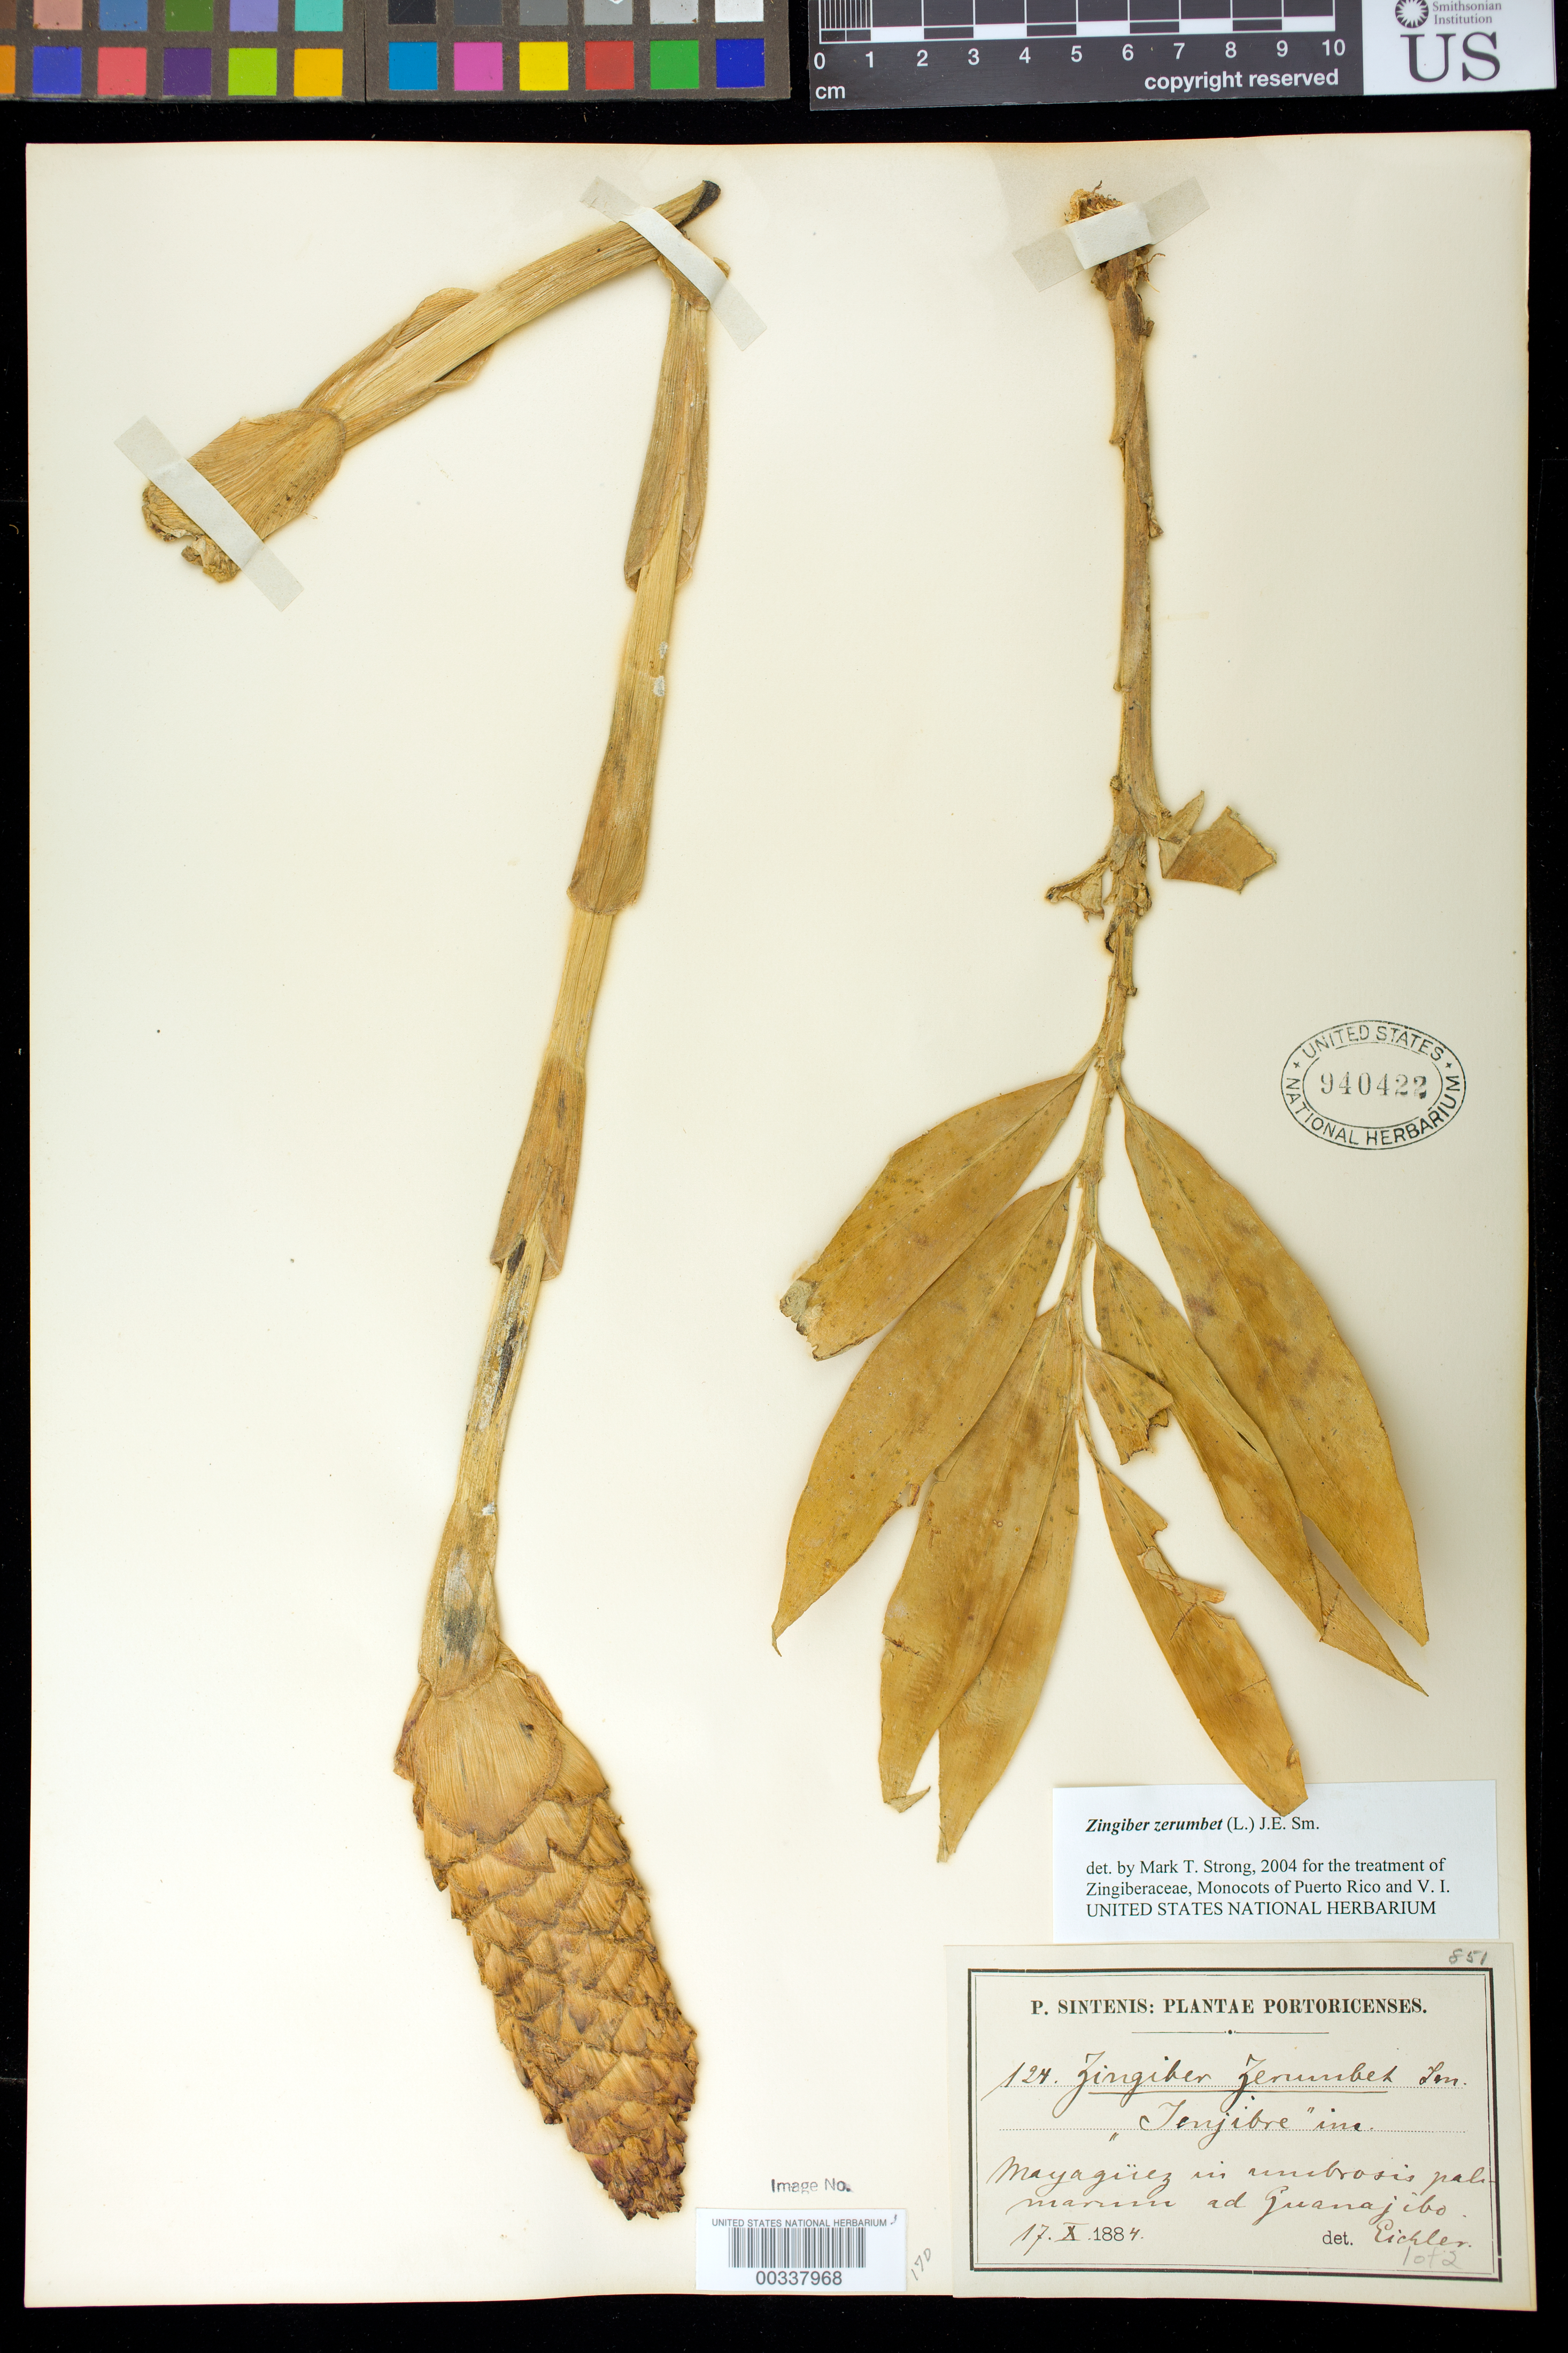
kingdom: Plantae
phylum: Tracheophyta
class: Liliopsida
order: Zingiberales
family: Zingiberaceae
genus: Zingiber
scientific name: Zingiber zerumbet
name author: (L.) Sm.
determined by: Eichler, A. W.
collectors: P. Sintenis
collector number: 124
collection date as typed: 17 Oct 1884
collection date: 1884-10-17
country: Puerto Rico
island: Greater Antilles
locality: Mayaguez.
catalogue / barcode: US 940422